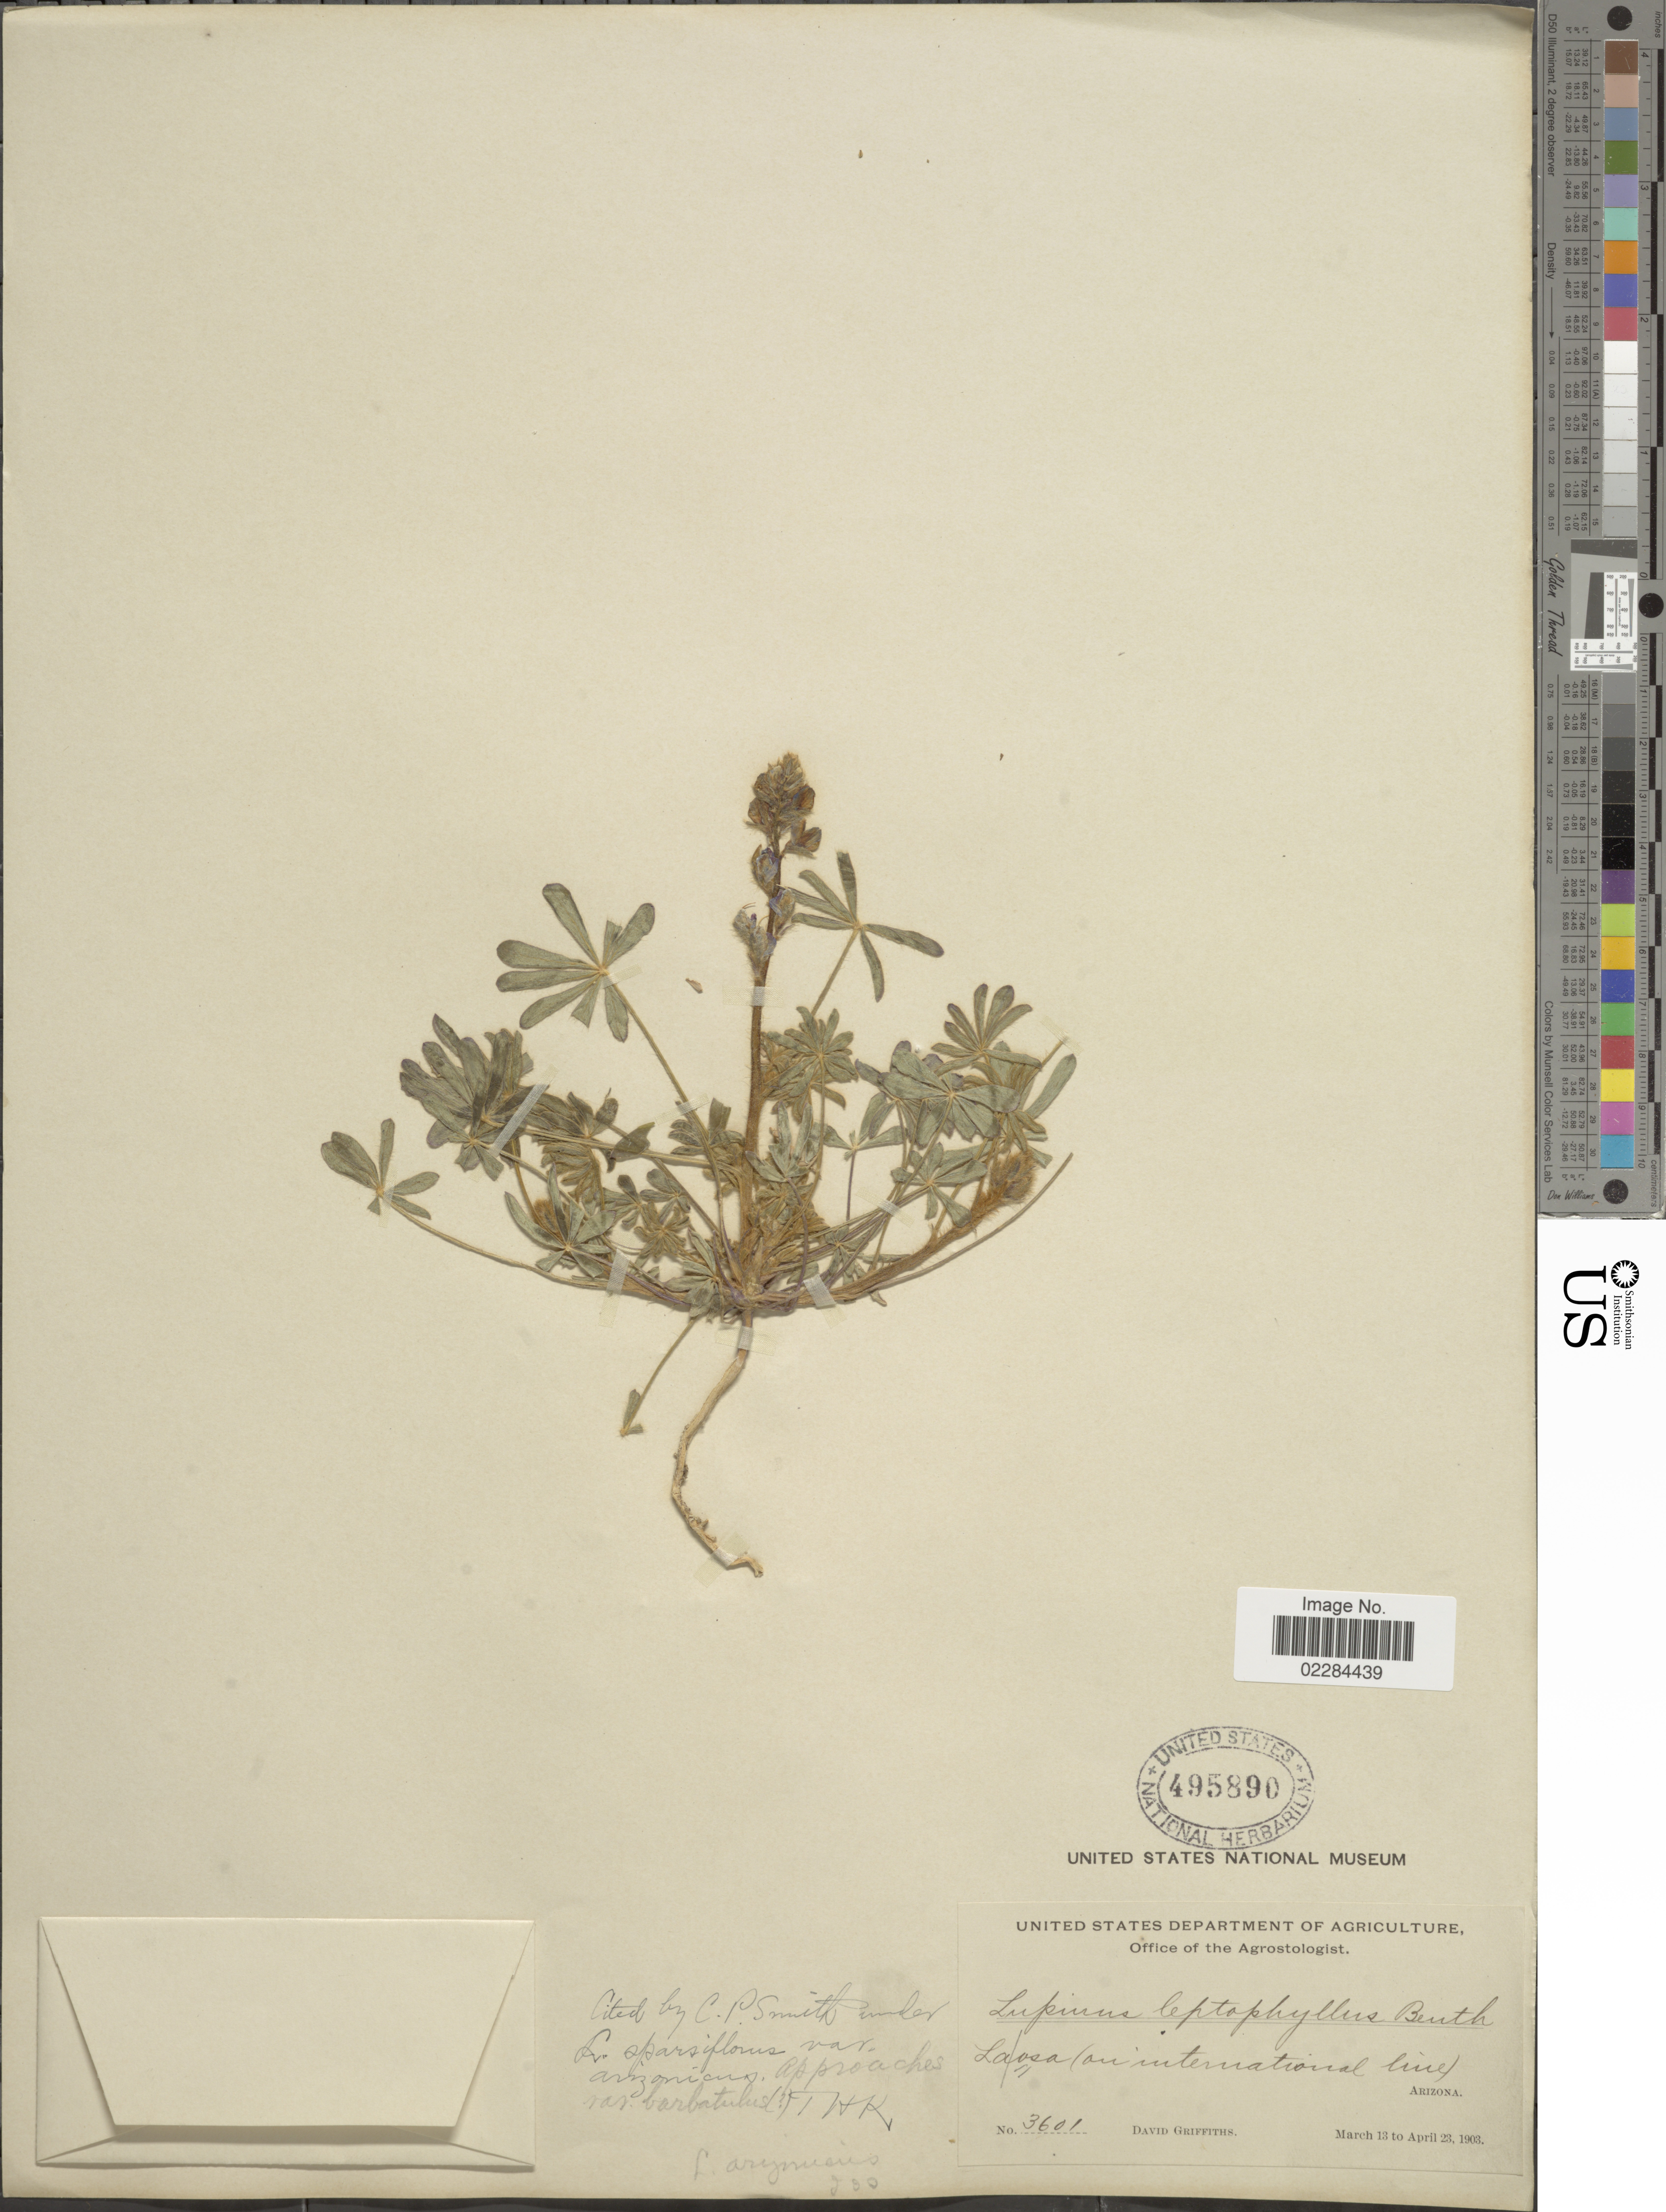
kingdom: Plantae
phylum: Tracheophyta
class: Magnoliopsida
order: Fabales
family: Fabaceae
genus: Lupinus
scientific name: Lupinus arizonicus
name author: (S. Watson) S. Watson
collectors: D. Griffiths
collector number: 3601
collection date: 1903-03-13/1903-04-23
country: United States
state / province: Arizona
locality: Laosa ( on international line)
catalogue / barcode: US 495890